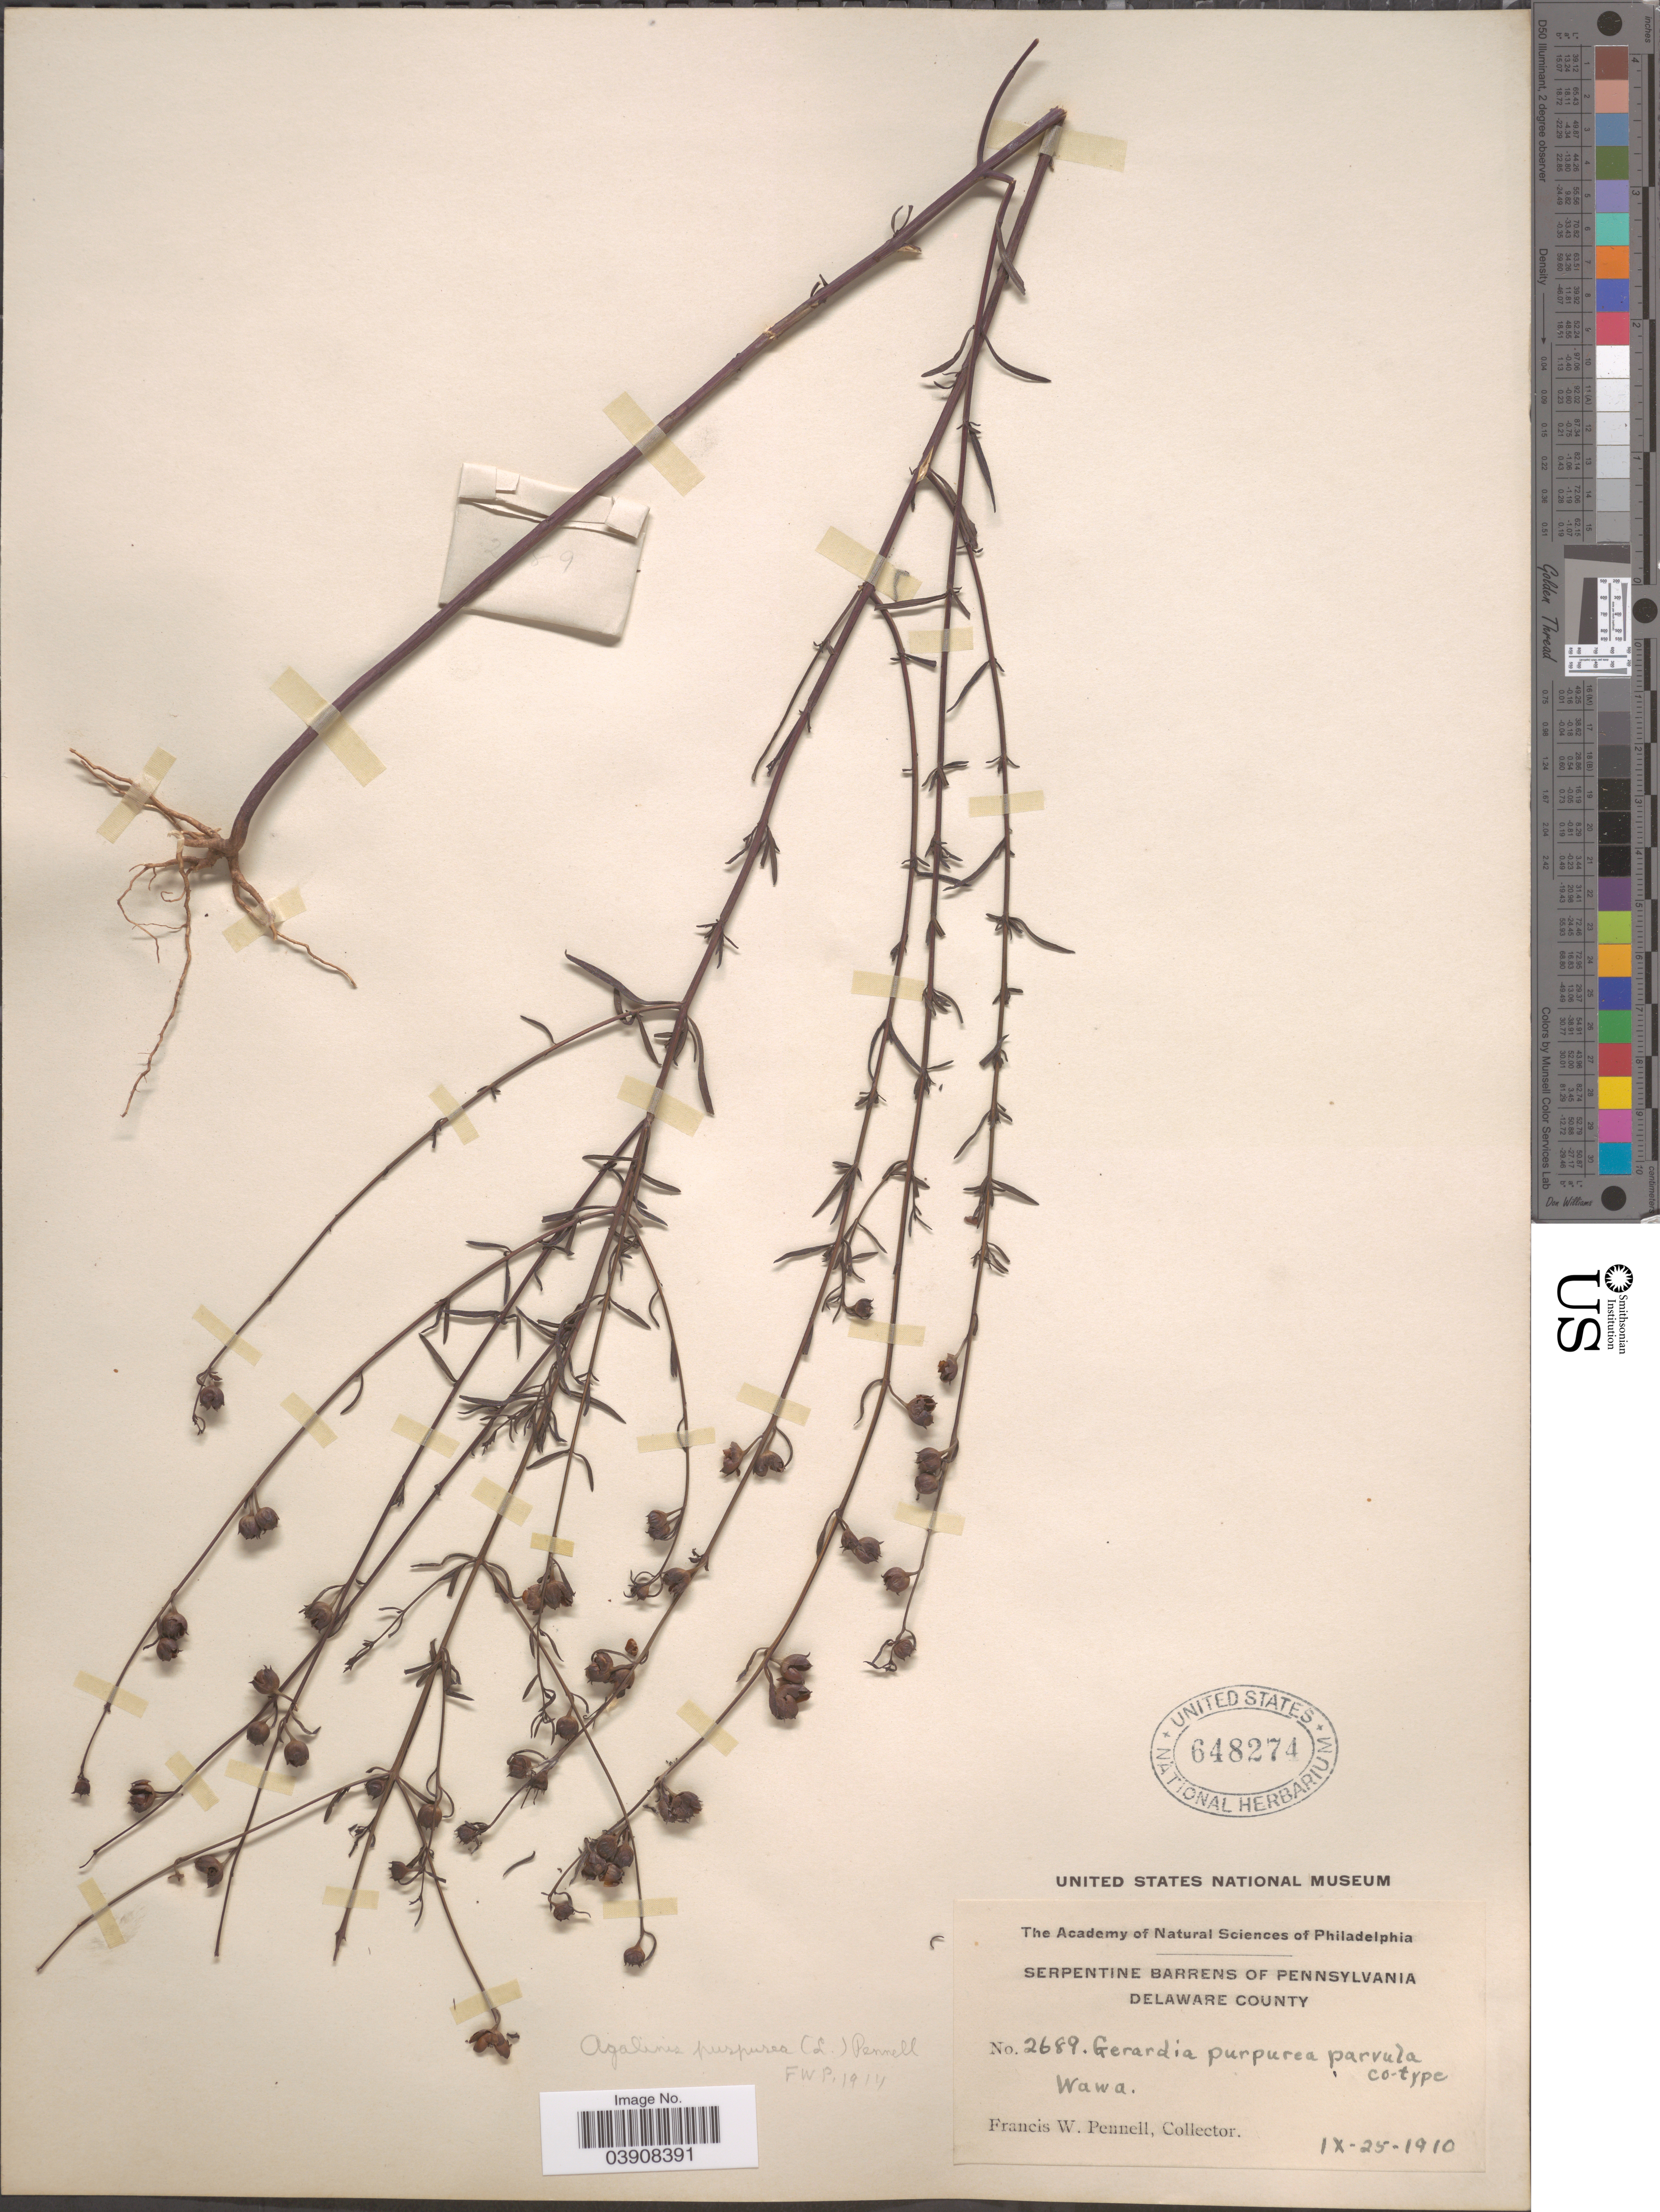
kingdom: Plantae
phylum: Tracheophyta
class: Magnoliopsida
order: Lamiales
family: Orobanchaceae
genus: Agalinis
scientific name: Agalinis purpurea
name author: (L.) Pennell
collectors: F. W. Pennell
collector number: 2689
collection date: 1910-09-25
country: United States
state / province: Pennsylvania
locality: Serpentine Barrens of Pennsylvania. Delaware County. Wawa.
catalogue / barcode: US 648274